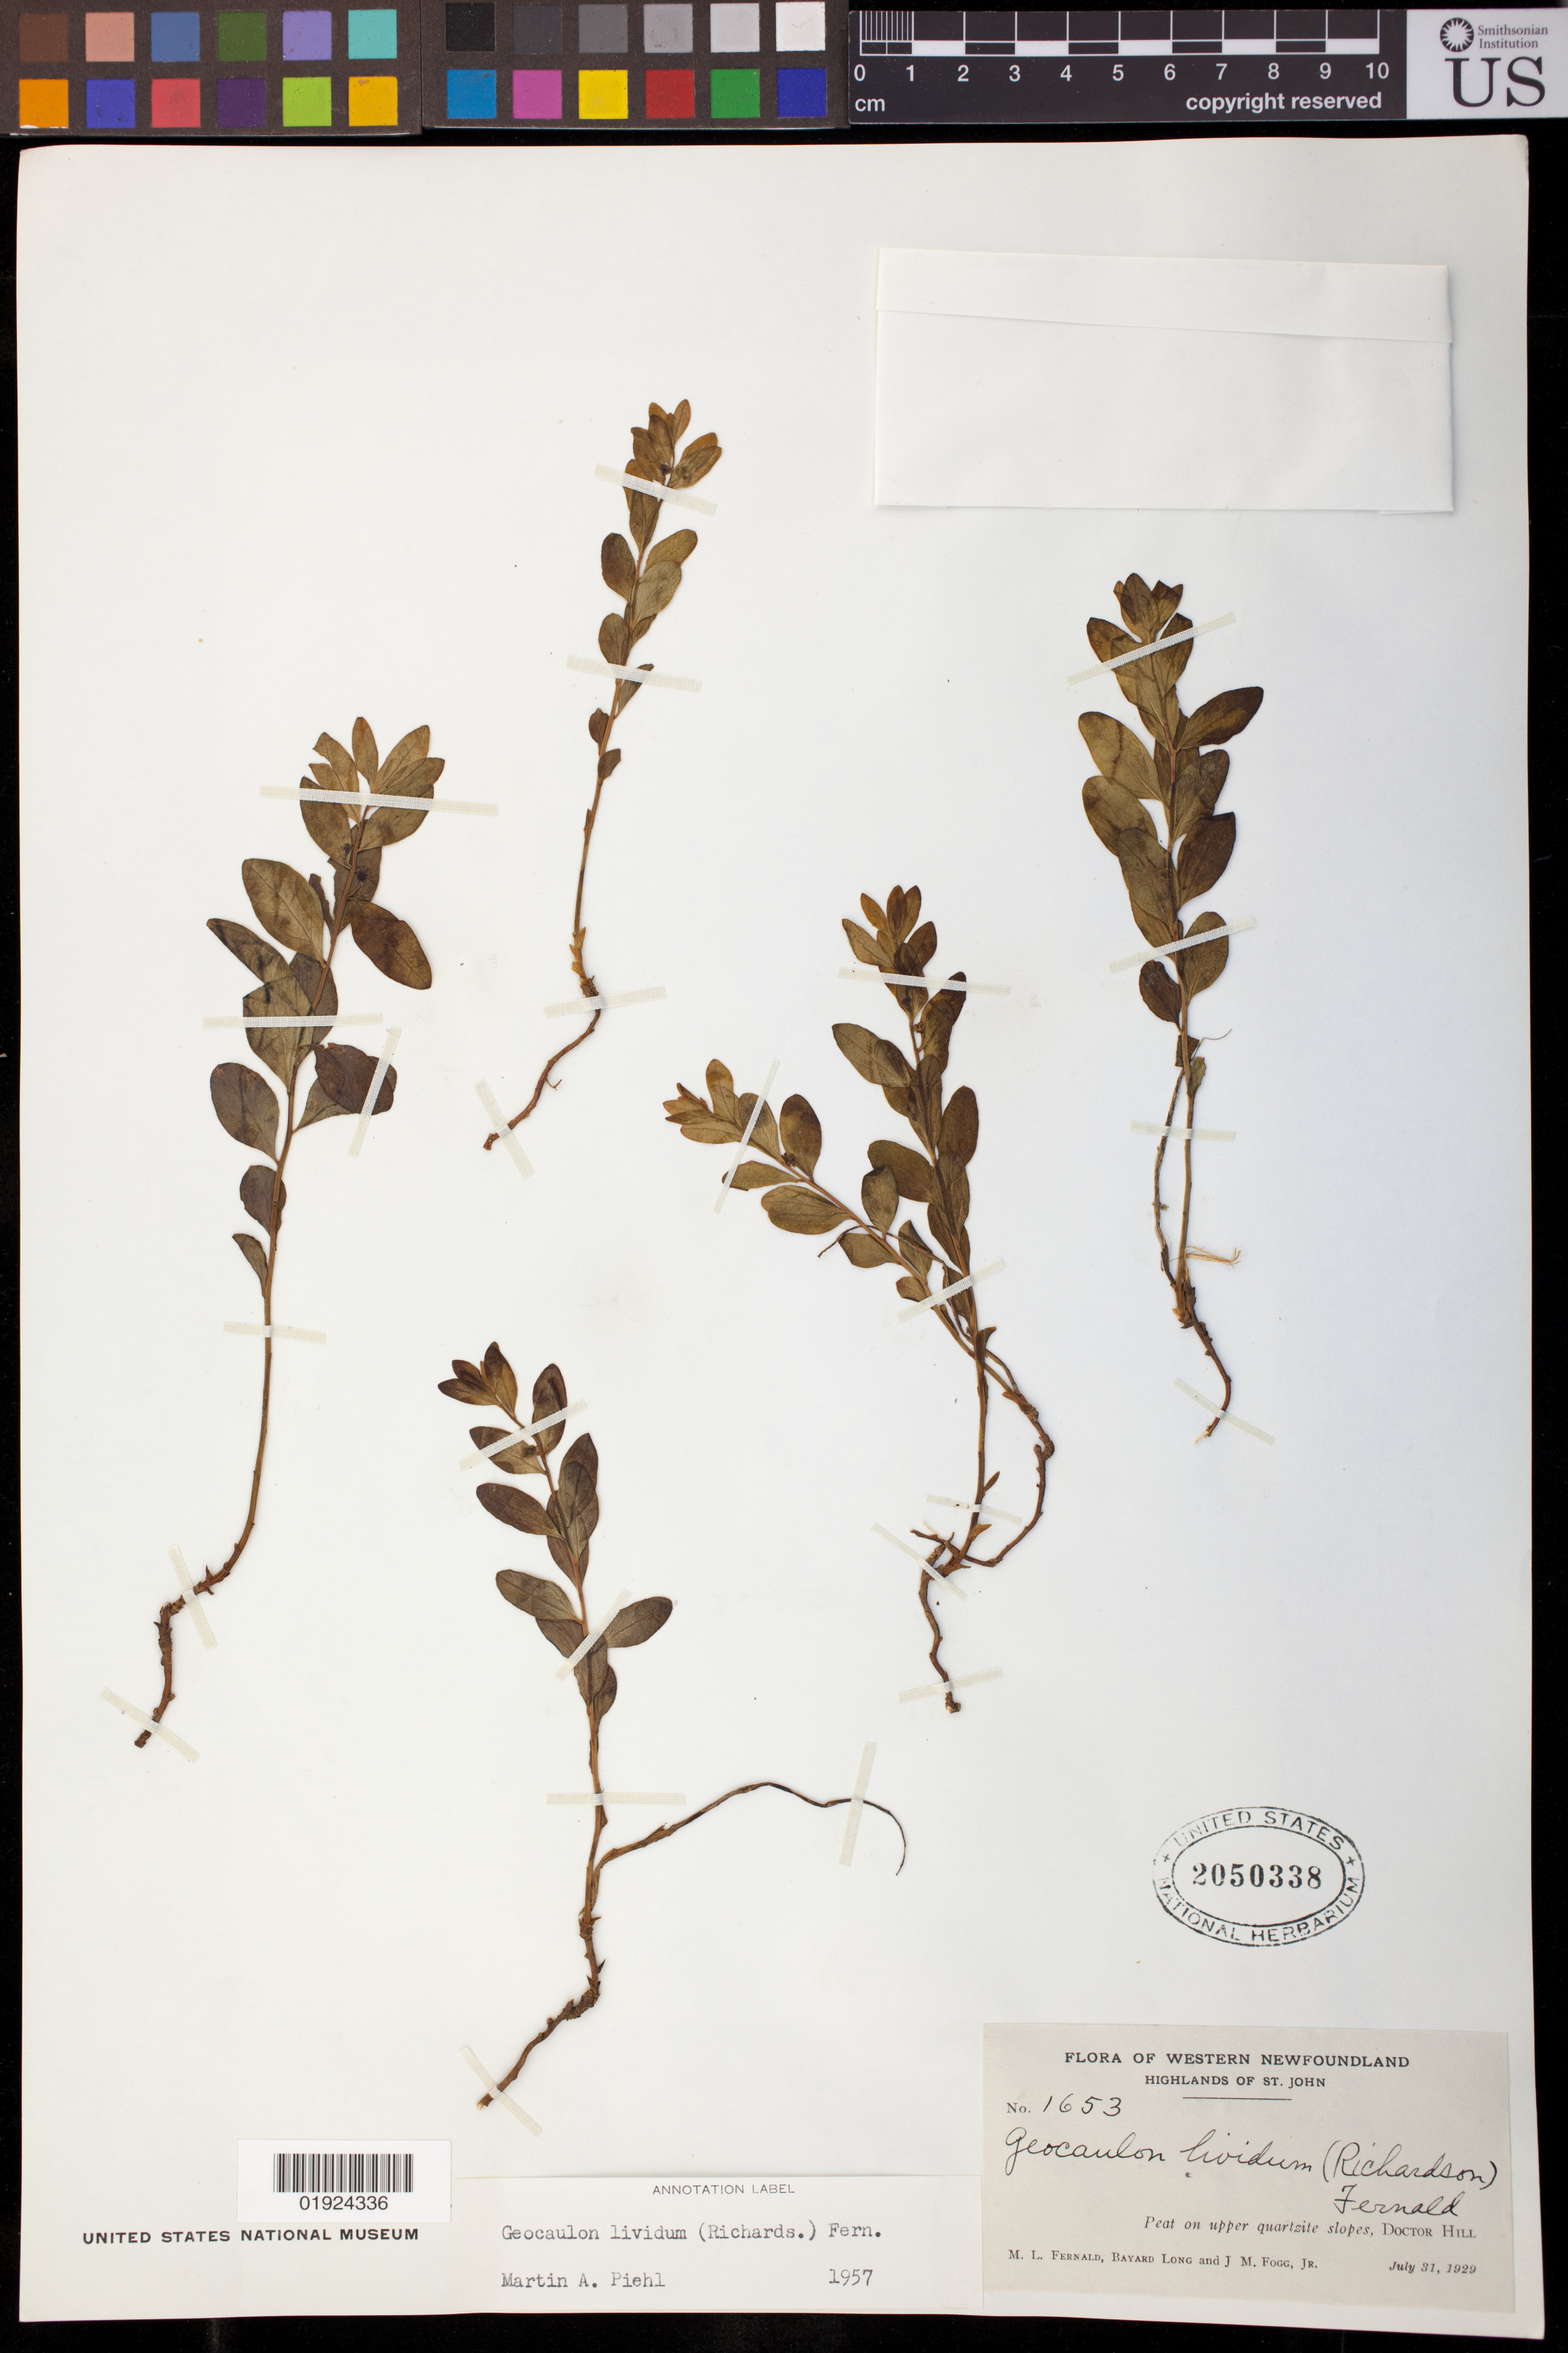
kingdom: Plantae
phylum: Tracheophyta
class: Magnoliopsida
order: Santalales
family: Comandraceae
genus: Geocaulon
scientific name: Geocaulon lividum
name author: (Richardson) Fernald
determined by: Piehl, M. A.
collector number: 1653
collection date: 1929-07-31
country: Canada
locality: Highlands of St. John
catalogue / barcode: US 2050338